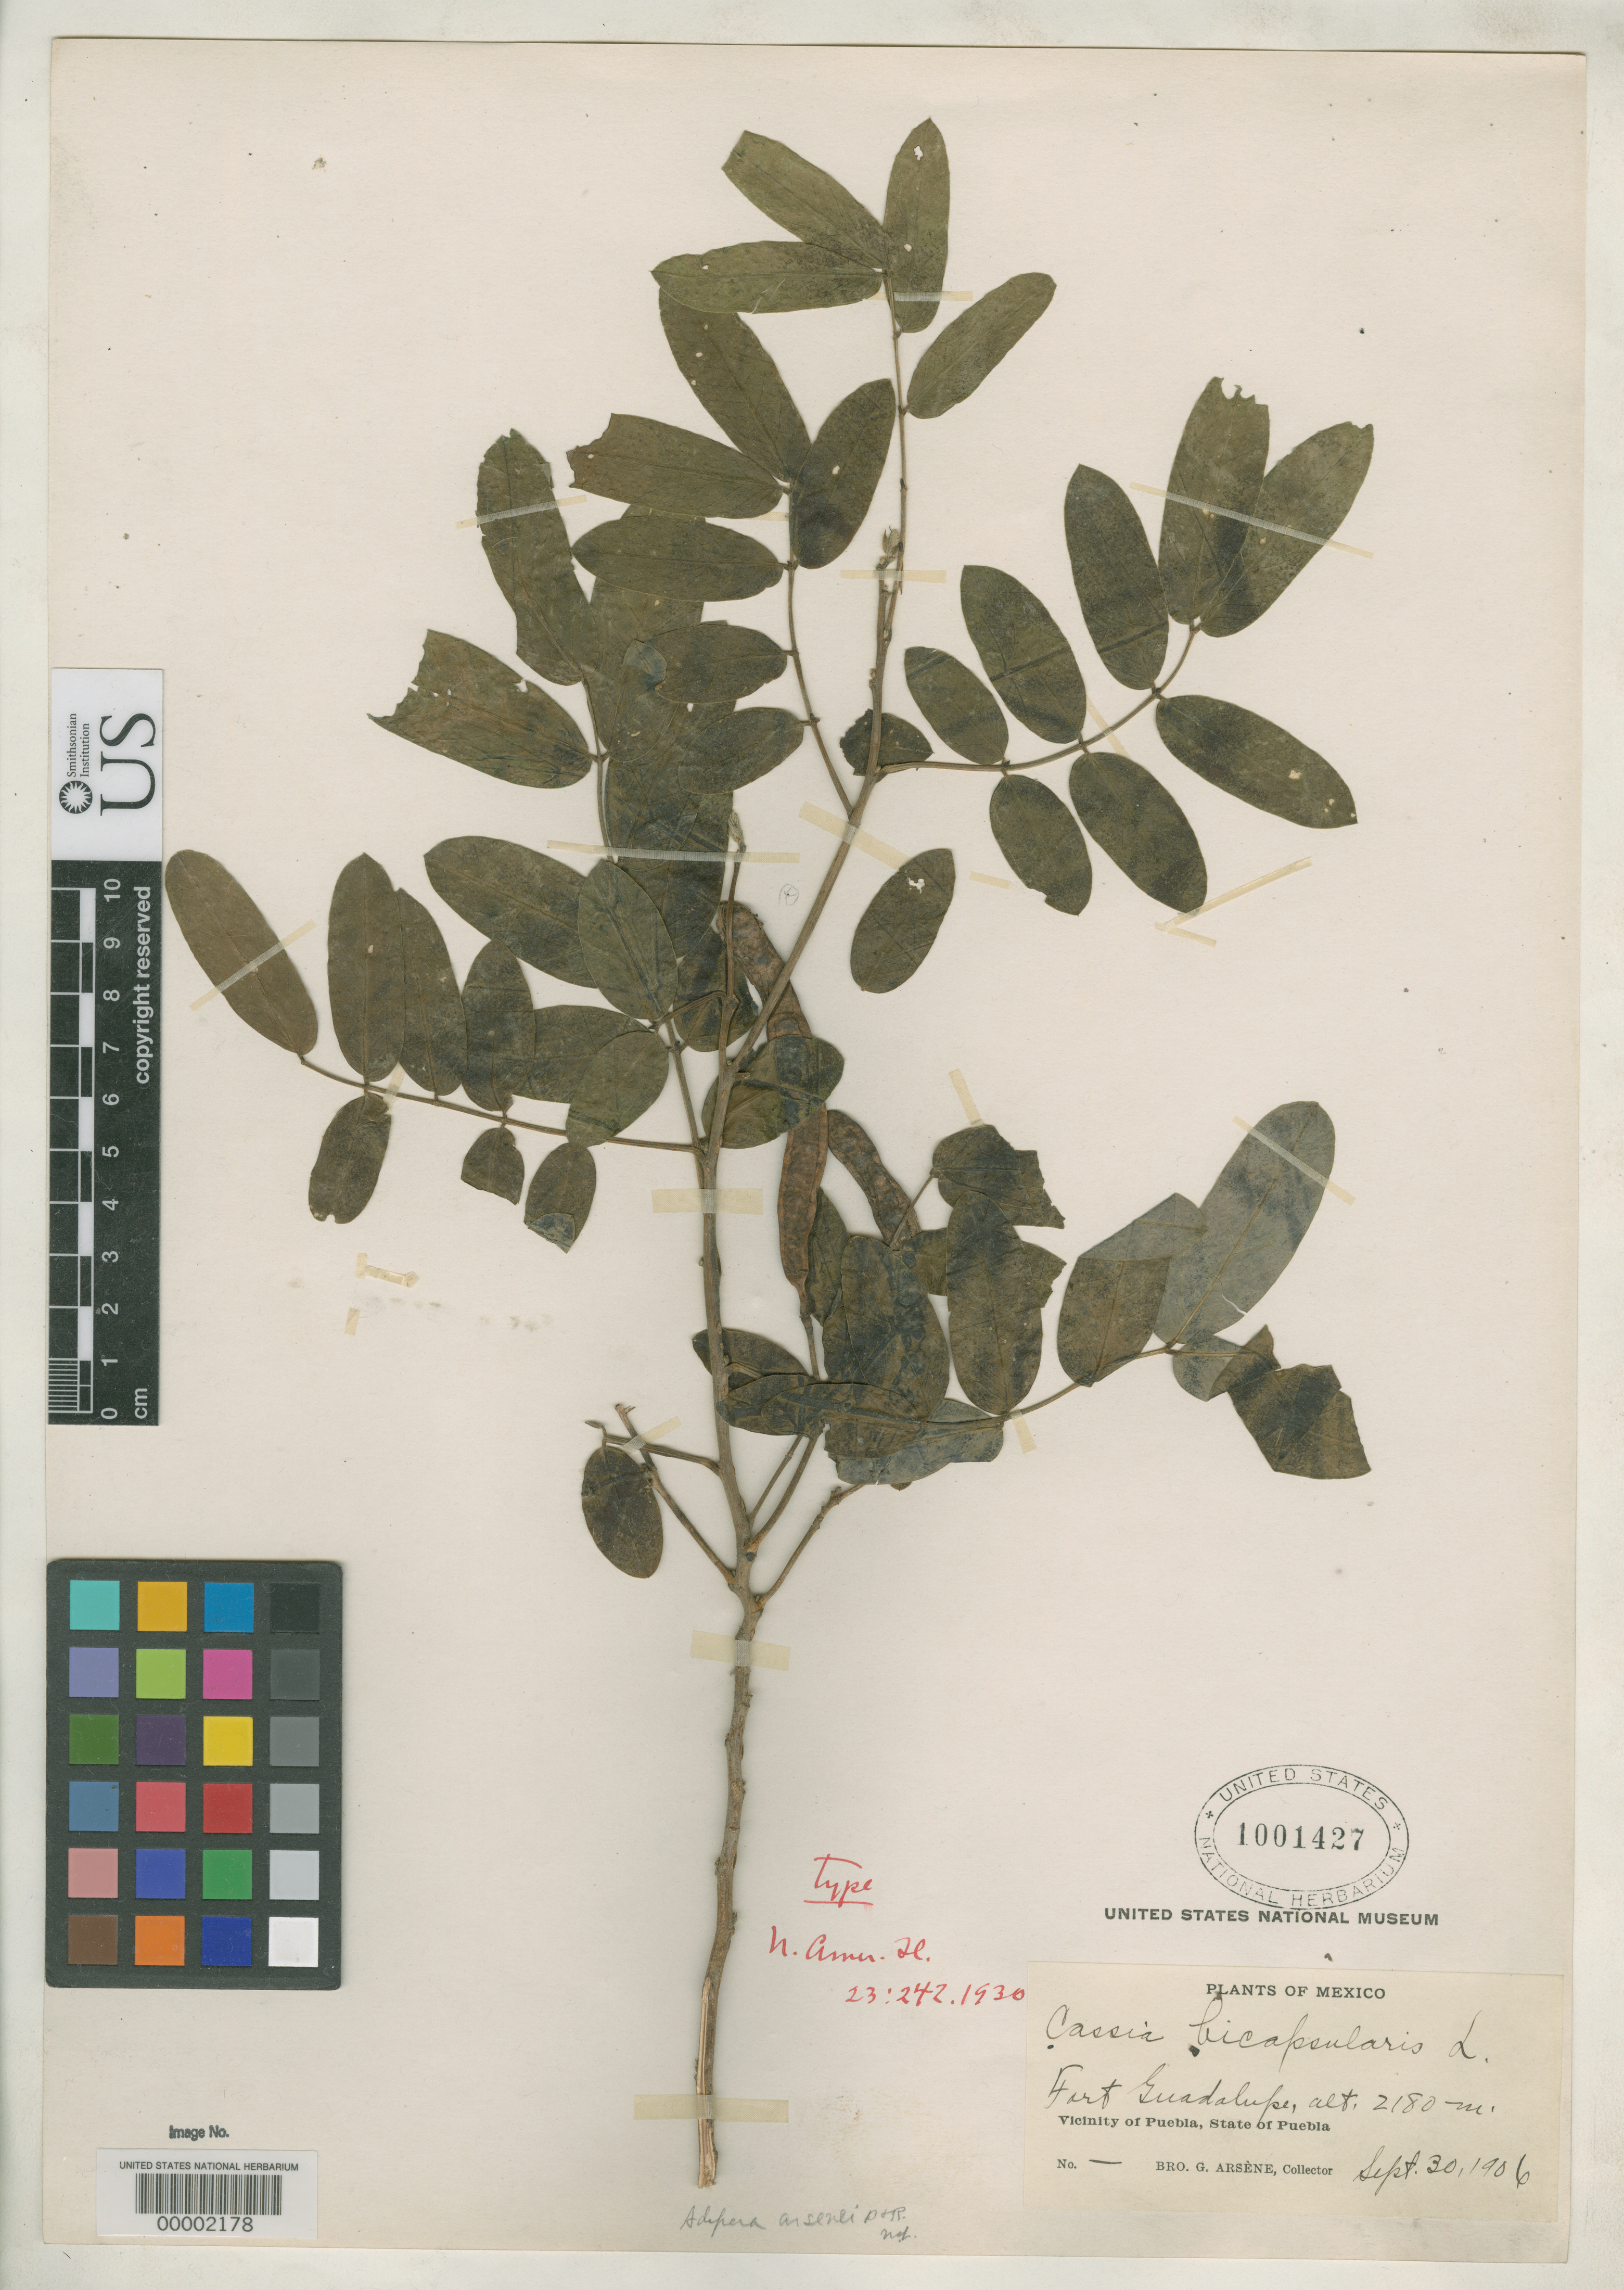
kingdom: Plantae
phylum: Tracheophyta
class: Magnoliopsida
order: Fabales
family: Fabaceae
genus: Adipera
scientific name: Adipera arsenei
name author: Britton & Rose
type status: Type Collection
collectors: Bro. G. Arsène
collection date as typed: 30 Sep 1906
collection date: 1906-09-30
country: Mexico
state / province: Puebla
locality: Fort Guadalupe.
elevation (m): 2180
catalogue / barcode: US 1001427